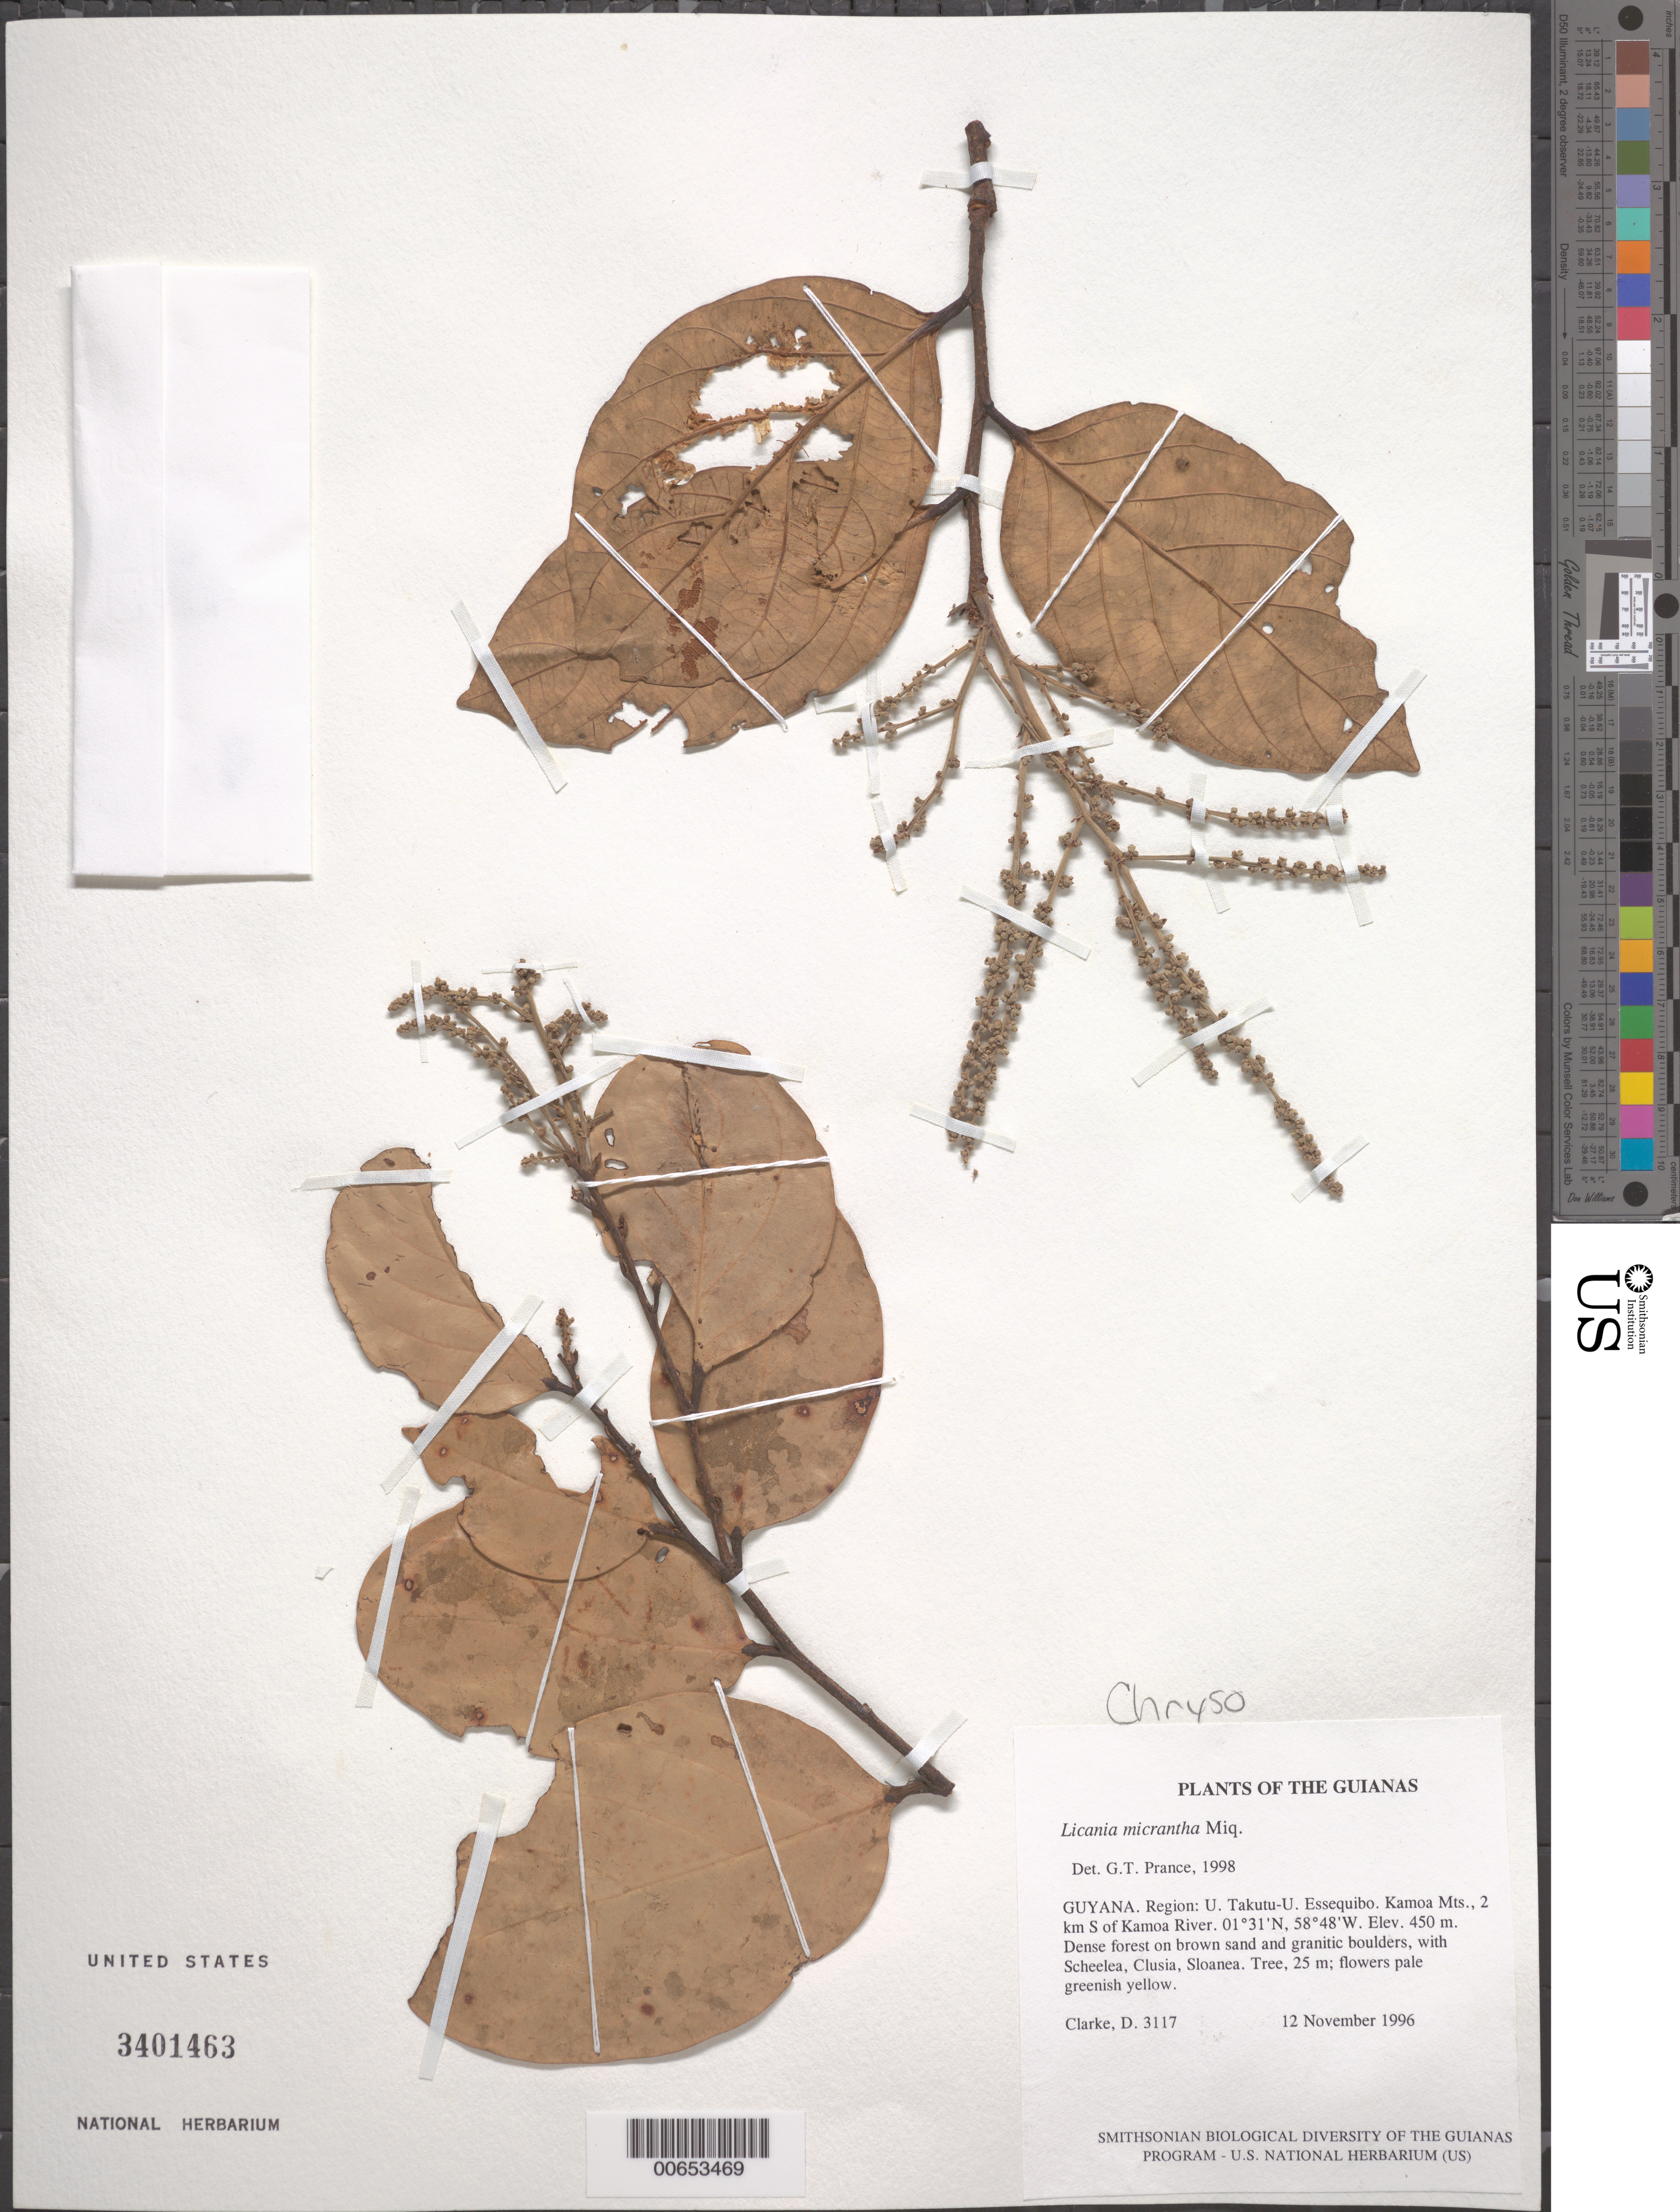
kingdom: Plantae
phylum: Tracheophyta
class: Magnoliopsida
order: Malpighiales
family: Chrysobalanaceae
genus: Licania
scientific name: Licania micrantha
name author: Miq.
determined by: Prance, G. T.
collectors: H. D. Clarke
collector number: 3117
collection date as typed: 12 November 1996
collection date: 1996-11-12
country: Guyana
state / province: U. Takutu-U. Essequibo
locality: Kamoa Mts., 2 km S of Kamoa River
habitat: Dense forest on brown sand and granitic boulders, with Scheelea, Clusia, Sloanea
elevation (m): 450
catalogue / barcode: US 3401463